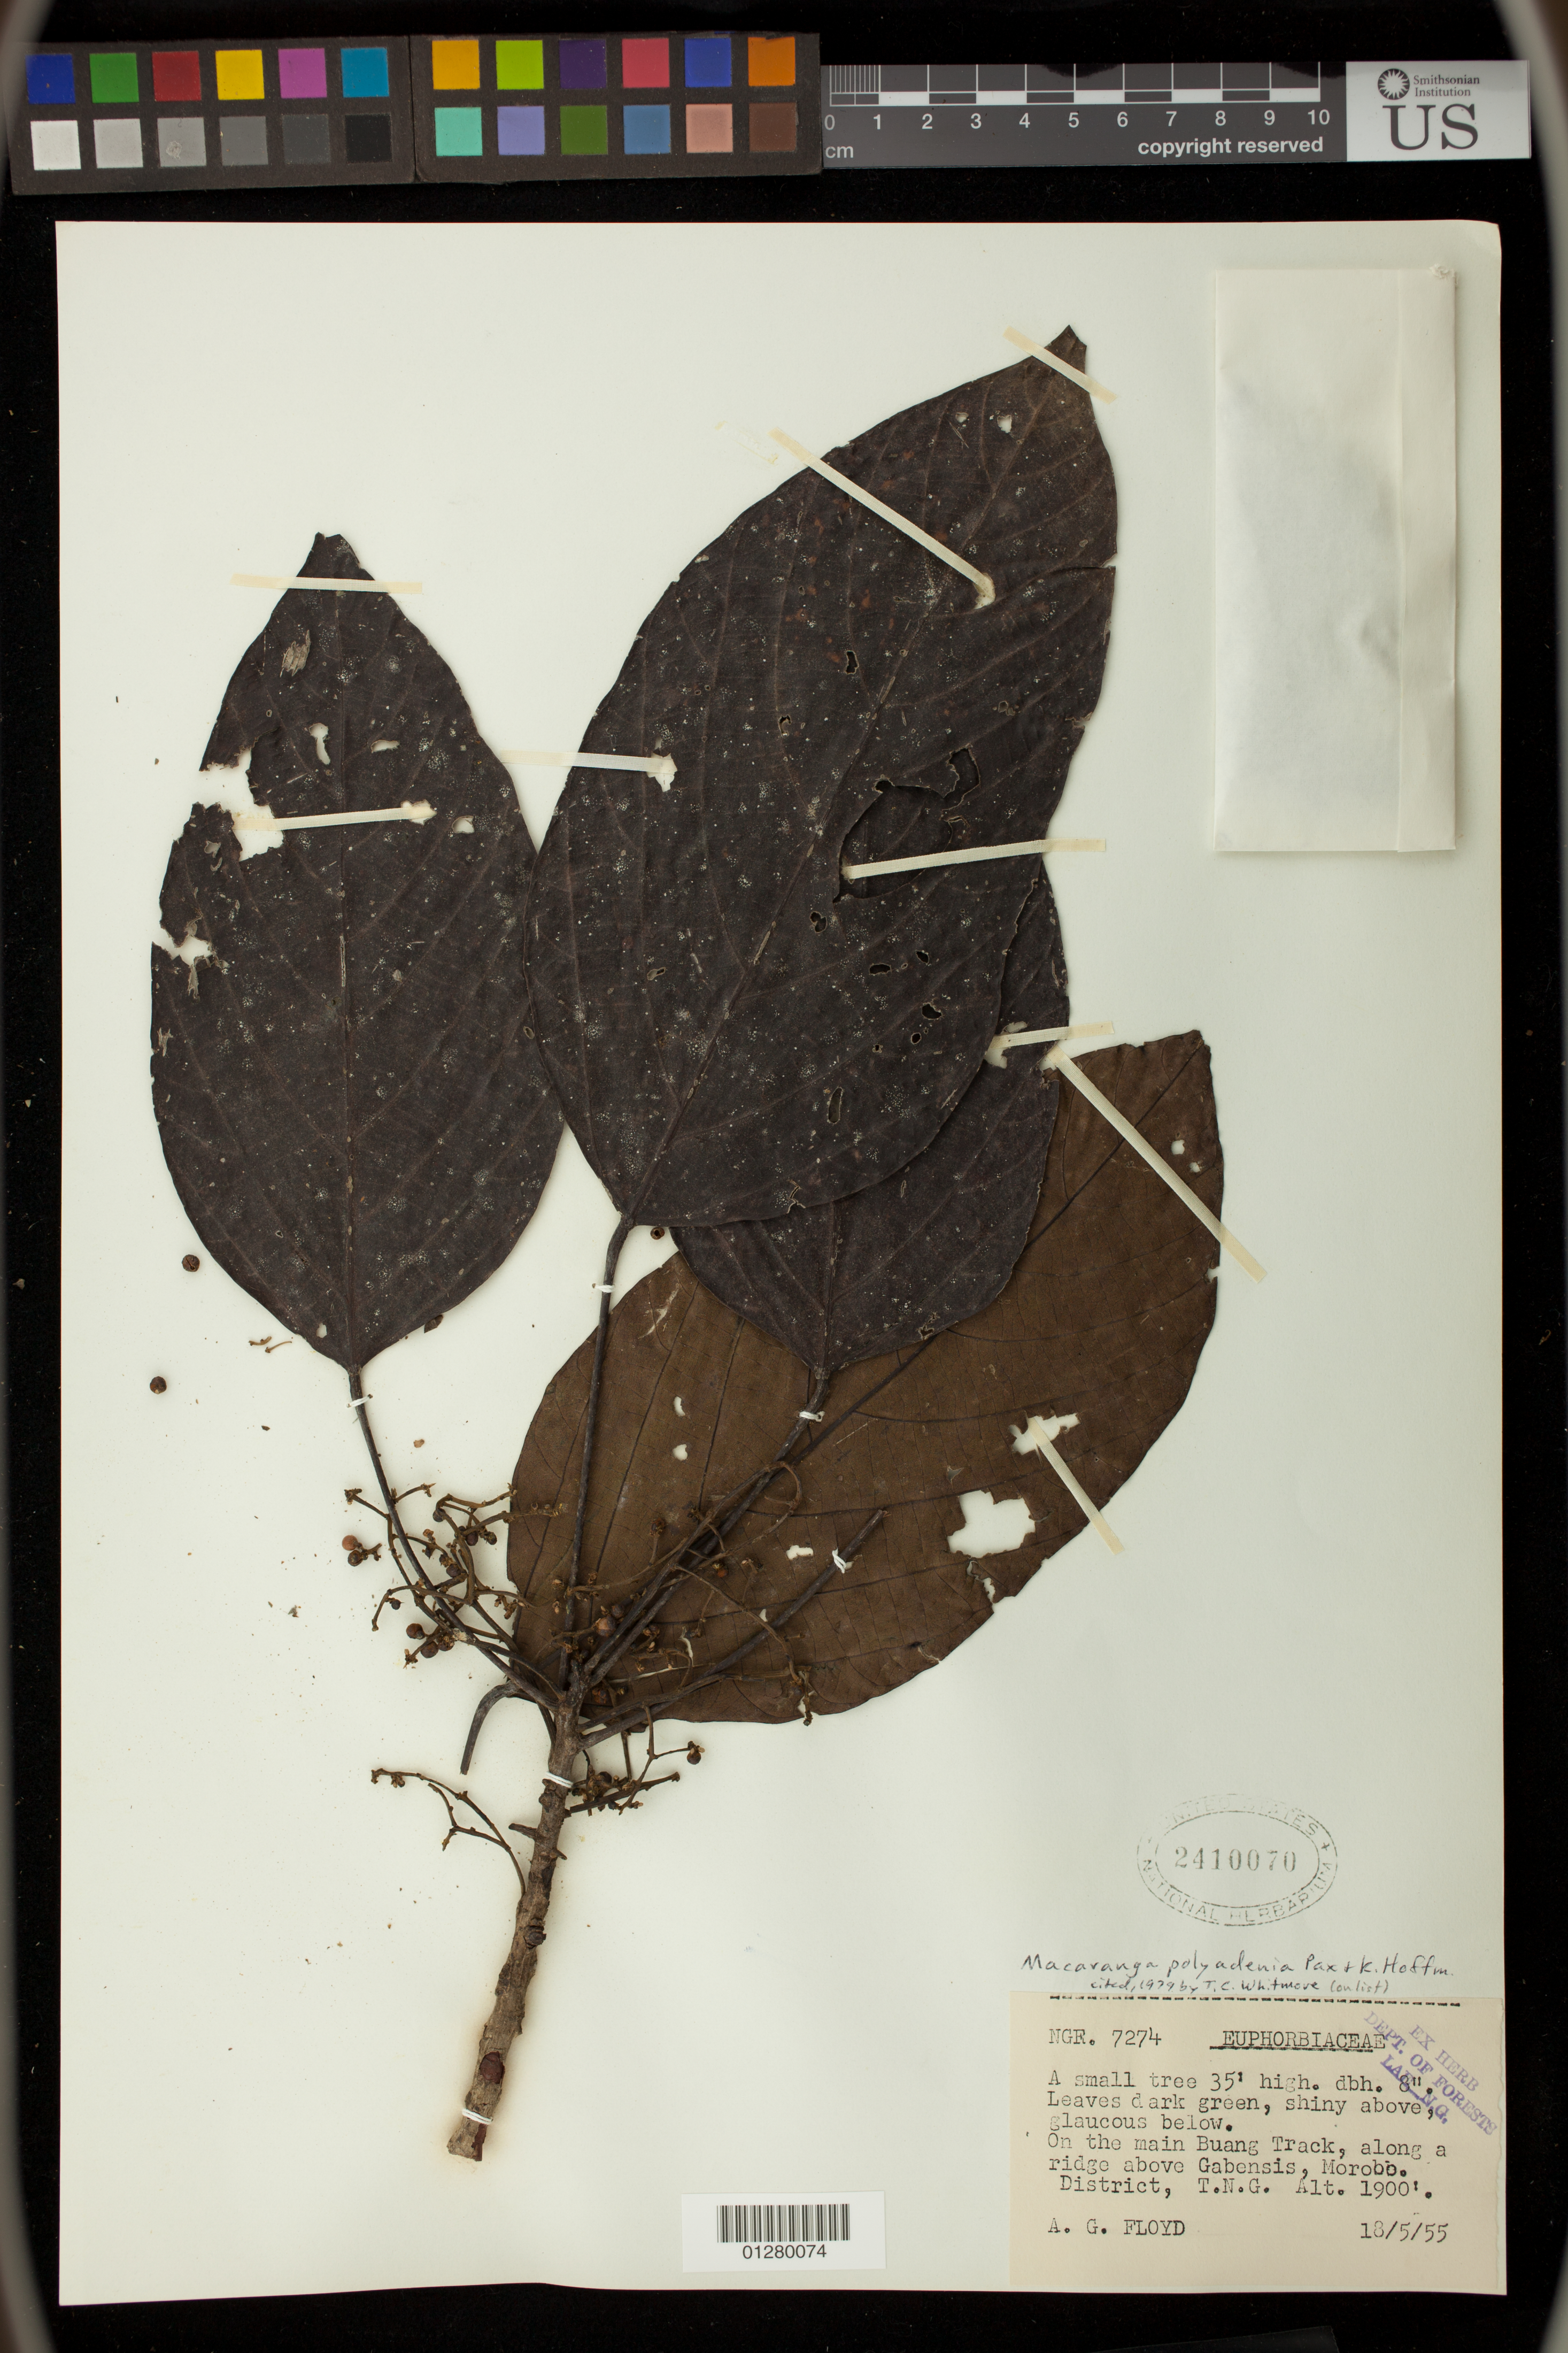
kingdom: Plantae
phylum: Tracheophyta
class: Magnoliopsida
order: Malpighiales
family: Euphorbiaceae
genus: Macaranga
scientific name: Macaranga polyadenia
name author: Pax & K. Hoffm.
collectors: A. G. Floyd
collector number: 7274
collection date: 1955-05-18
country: Papua New Guinea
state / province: Morobe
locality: On the main Buang Track, along a ridge above Gabensis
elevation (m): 579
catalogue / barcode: US 2410070